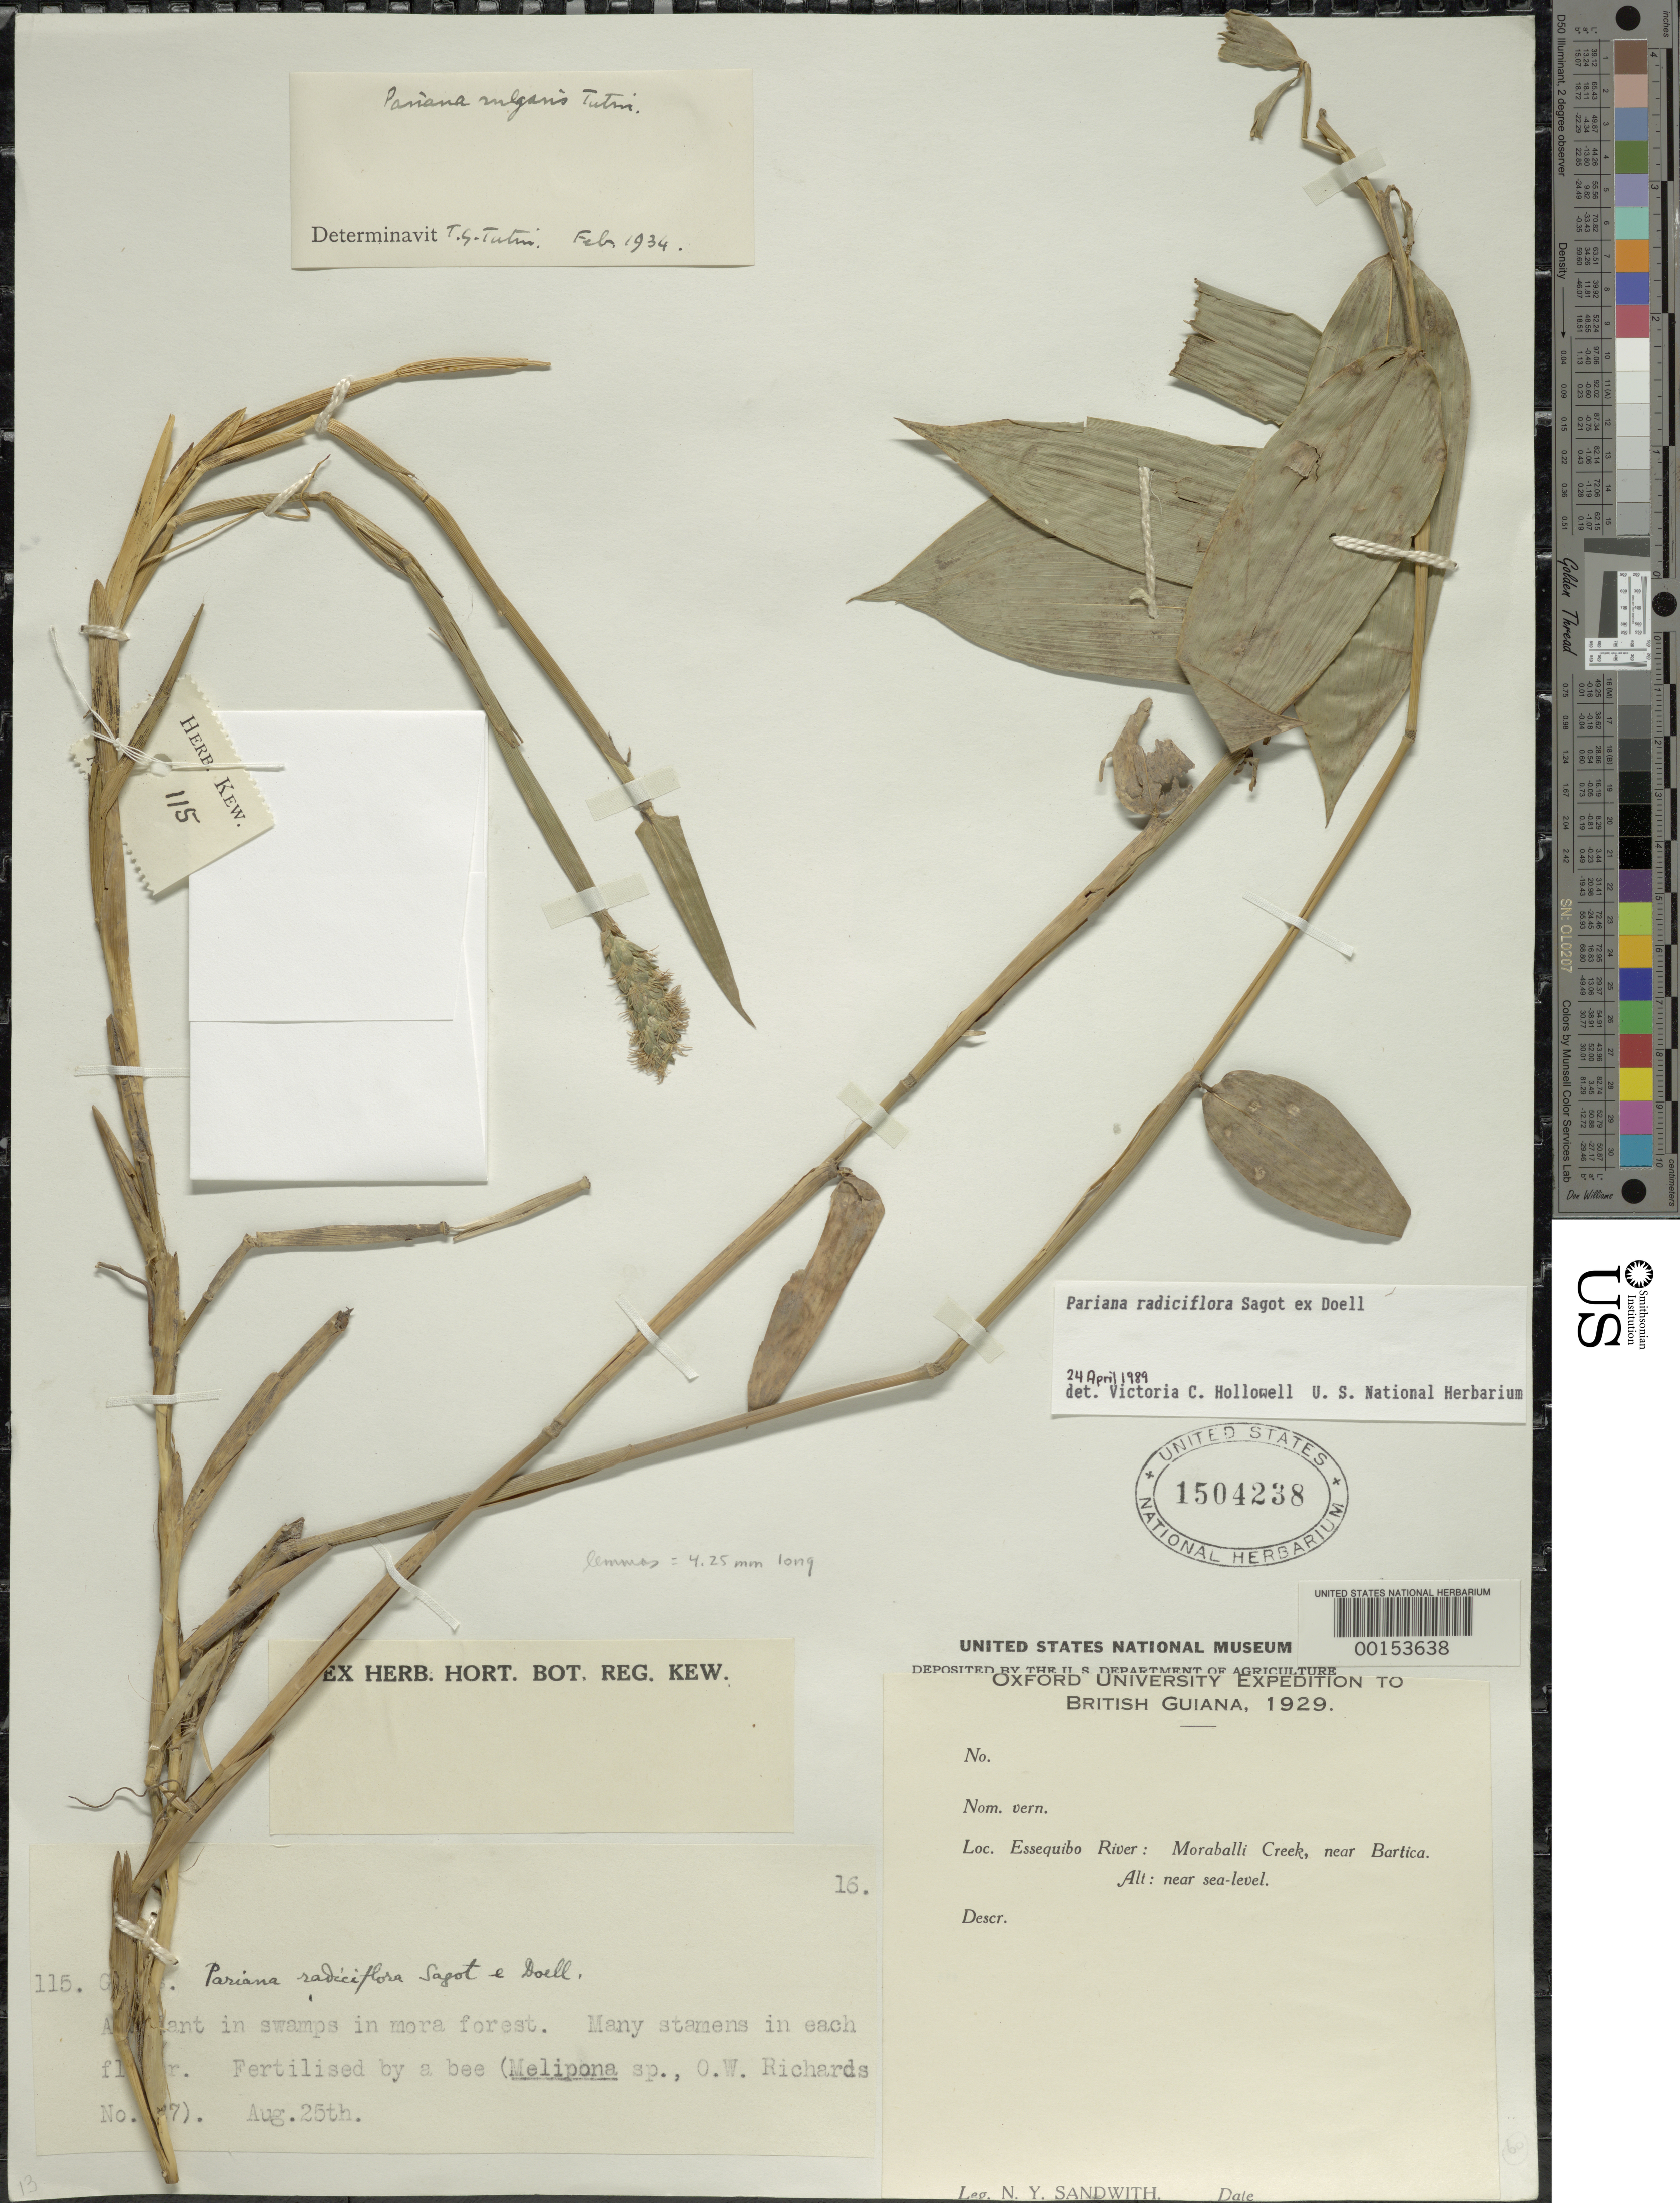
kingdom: Plantae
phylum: Tracheophyta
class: Liliopsida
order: Poales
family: Poaceae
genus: Pariana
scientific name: Pariana radiciflora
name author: Sagot ex Döll in Mart.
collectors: N. Y. Sandwith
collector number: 115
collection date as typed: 25 Aug 1929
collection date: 1929-08-25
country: Guyana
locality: Essequibo river, moraballi creek, near bartica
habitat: Swamp in mora forest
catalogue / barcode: US 1504238